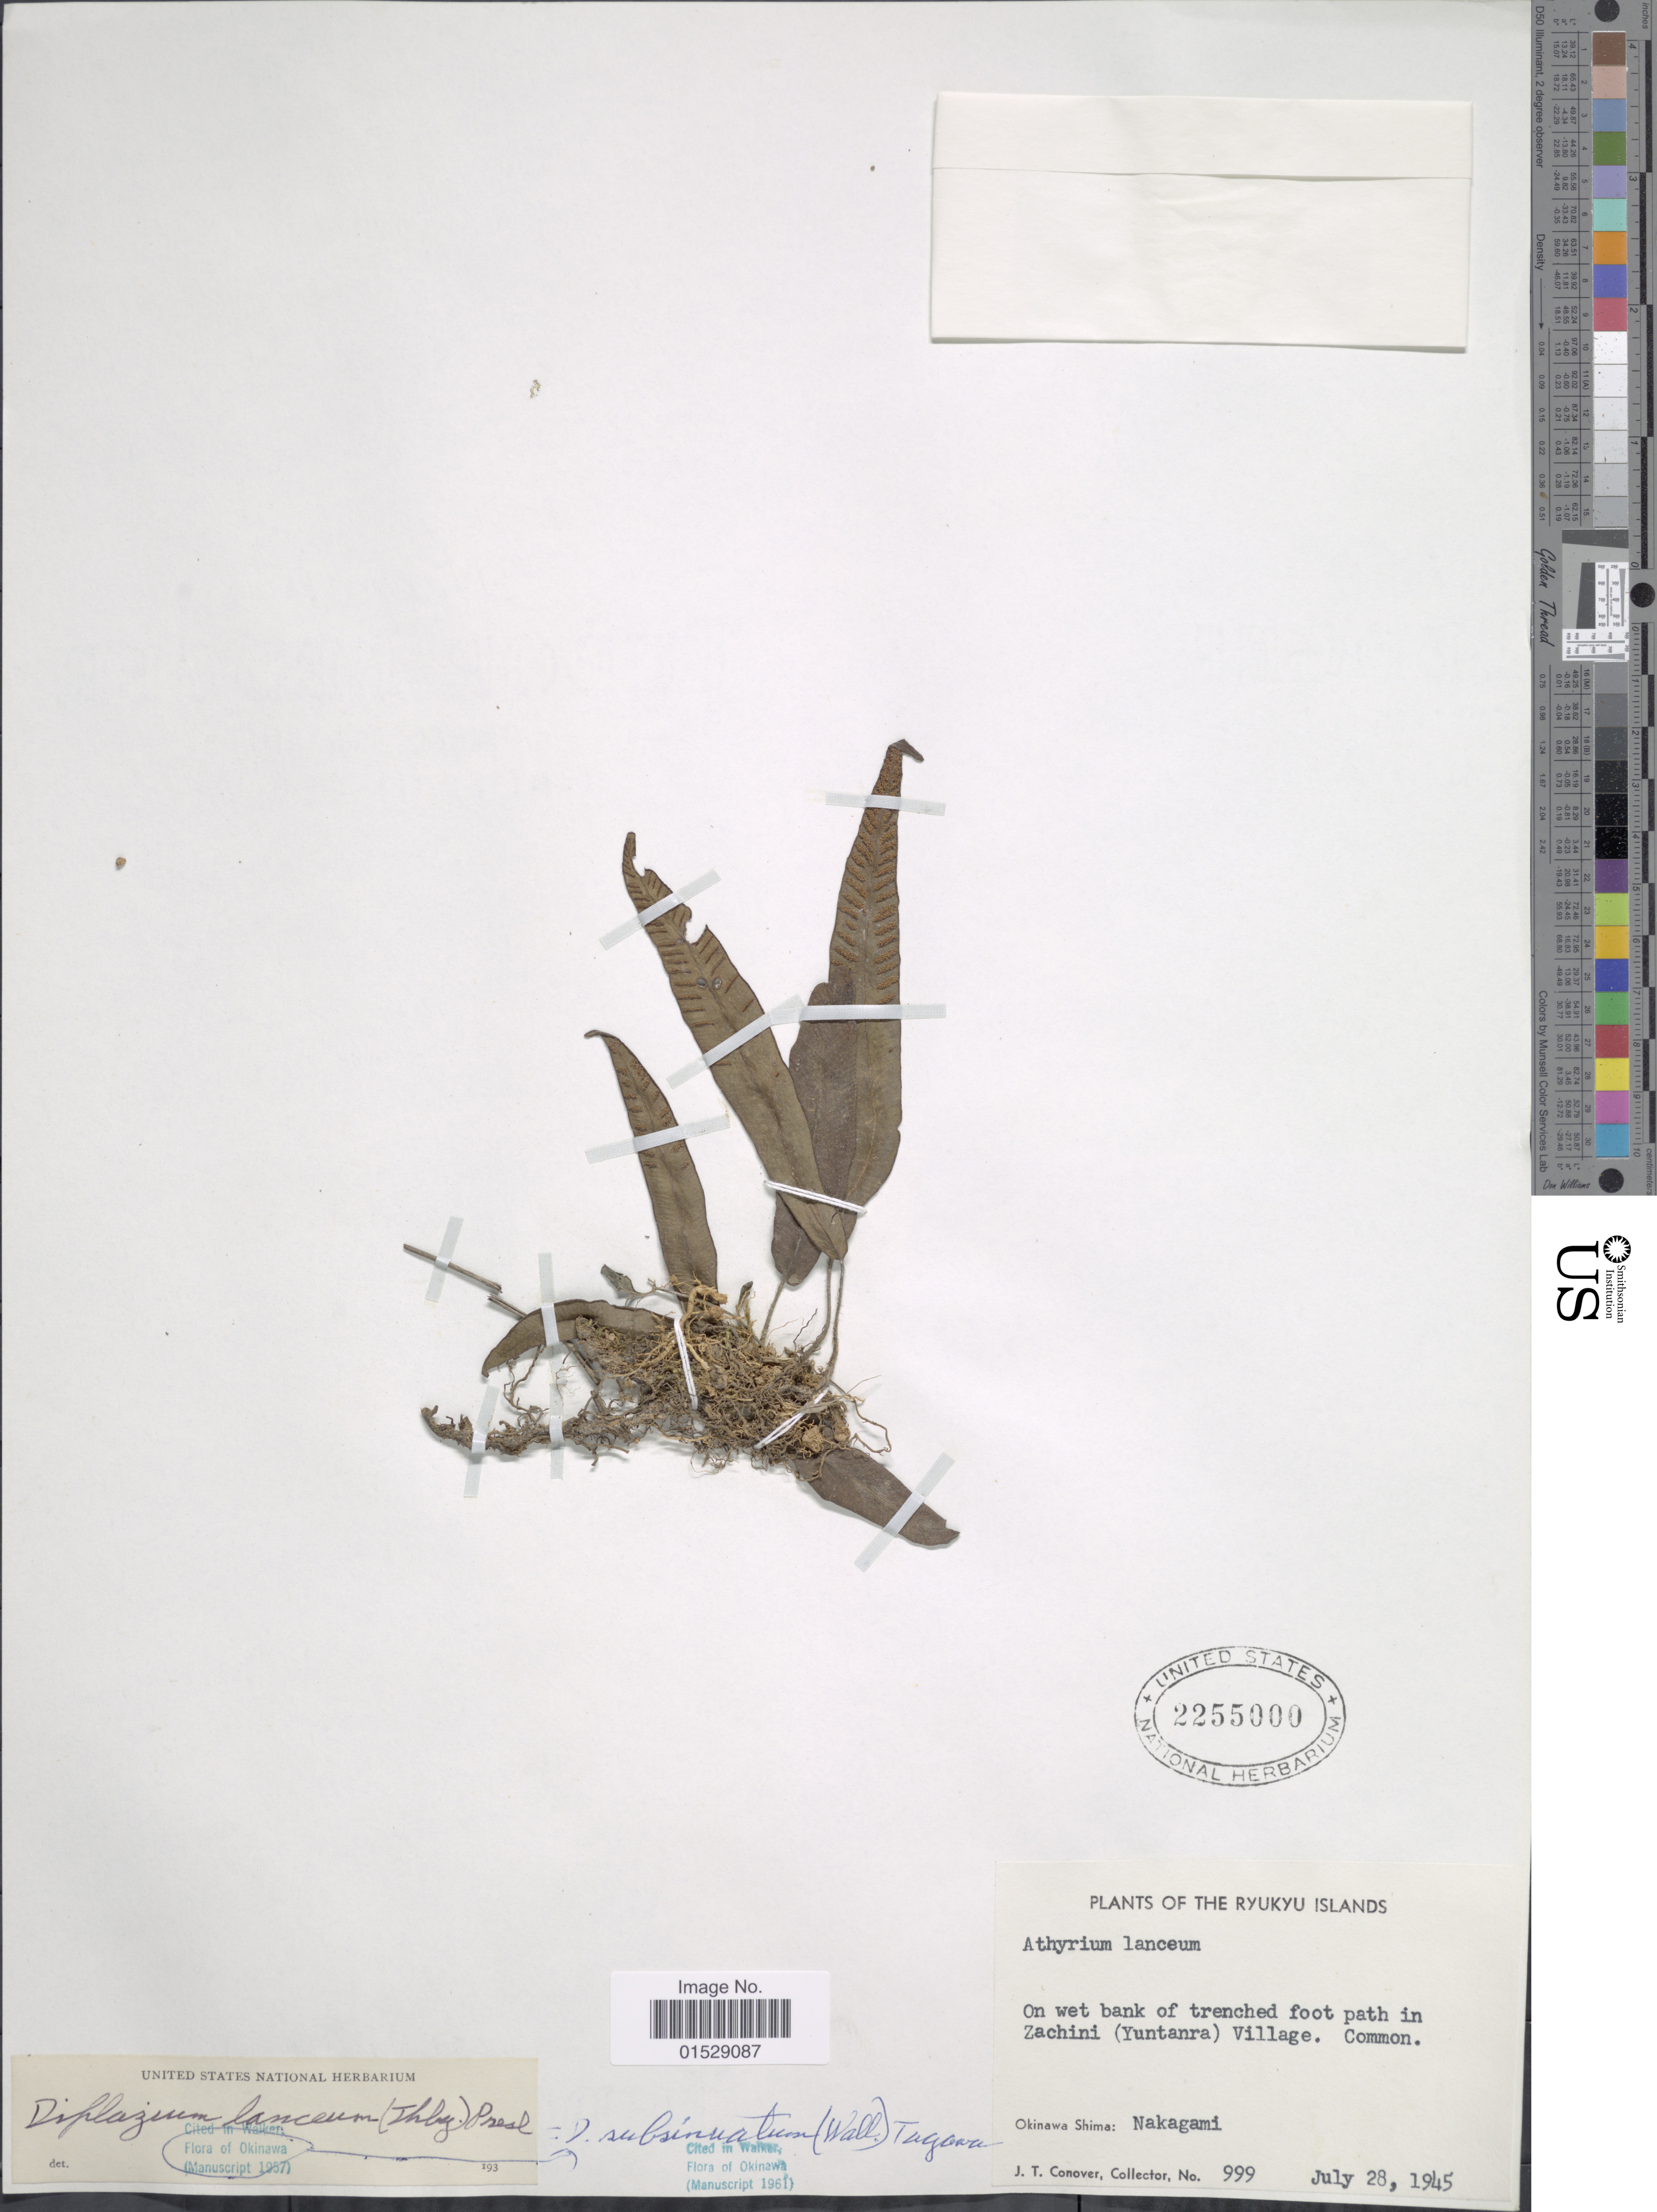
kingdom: Plantae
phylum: Tracheophyta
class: Polypodiopsida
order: Polypodiales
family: Athyriaceae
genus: Deparia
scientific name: Deparia lancea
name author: (Thunb.) Fraser-Jenk.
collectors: J. T. Conover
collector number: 999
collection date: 1945-07-28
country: Japan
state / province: Okinawa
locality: Ryukyu Islands, on wet bank of trenched foot path in Zachini (Yuntanra) Village, Okinawa Shima: Nakagami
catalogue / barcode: US 2255000